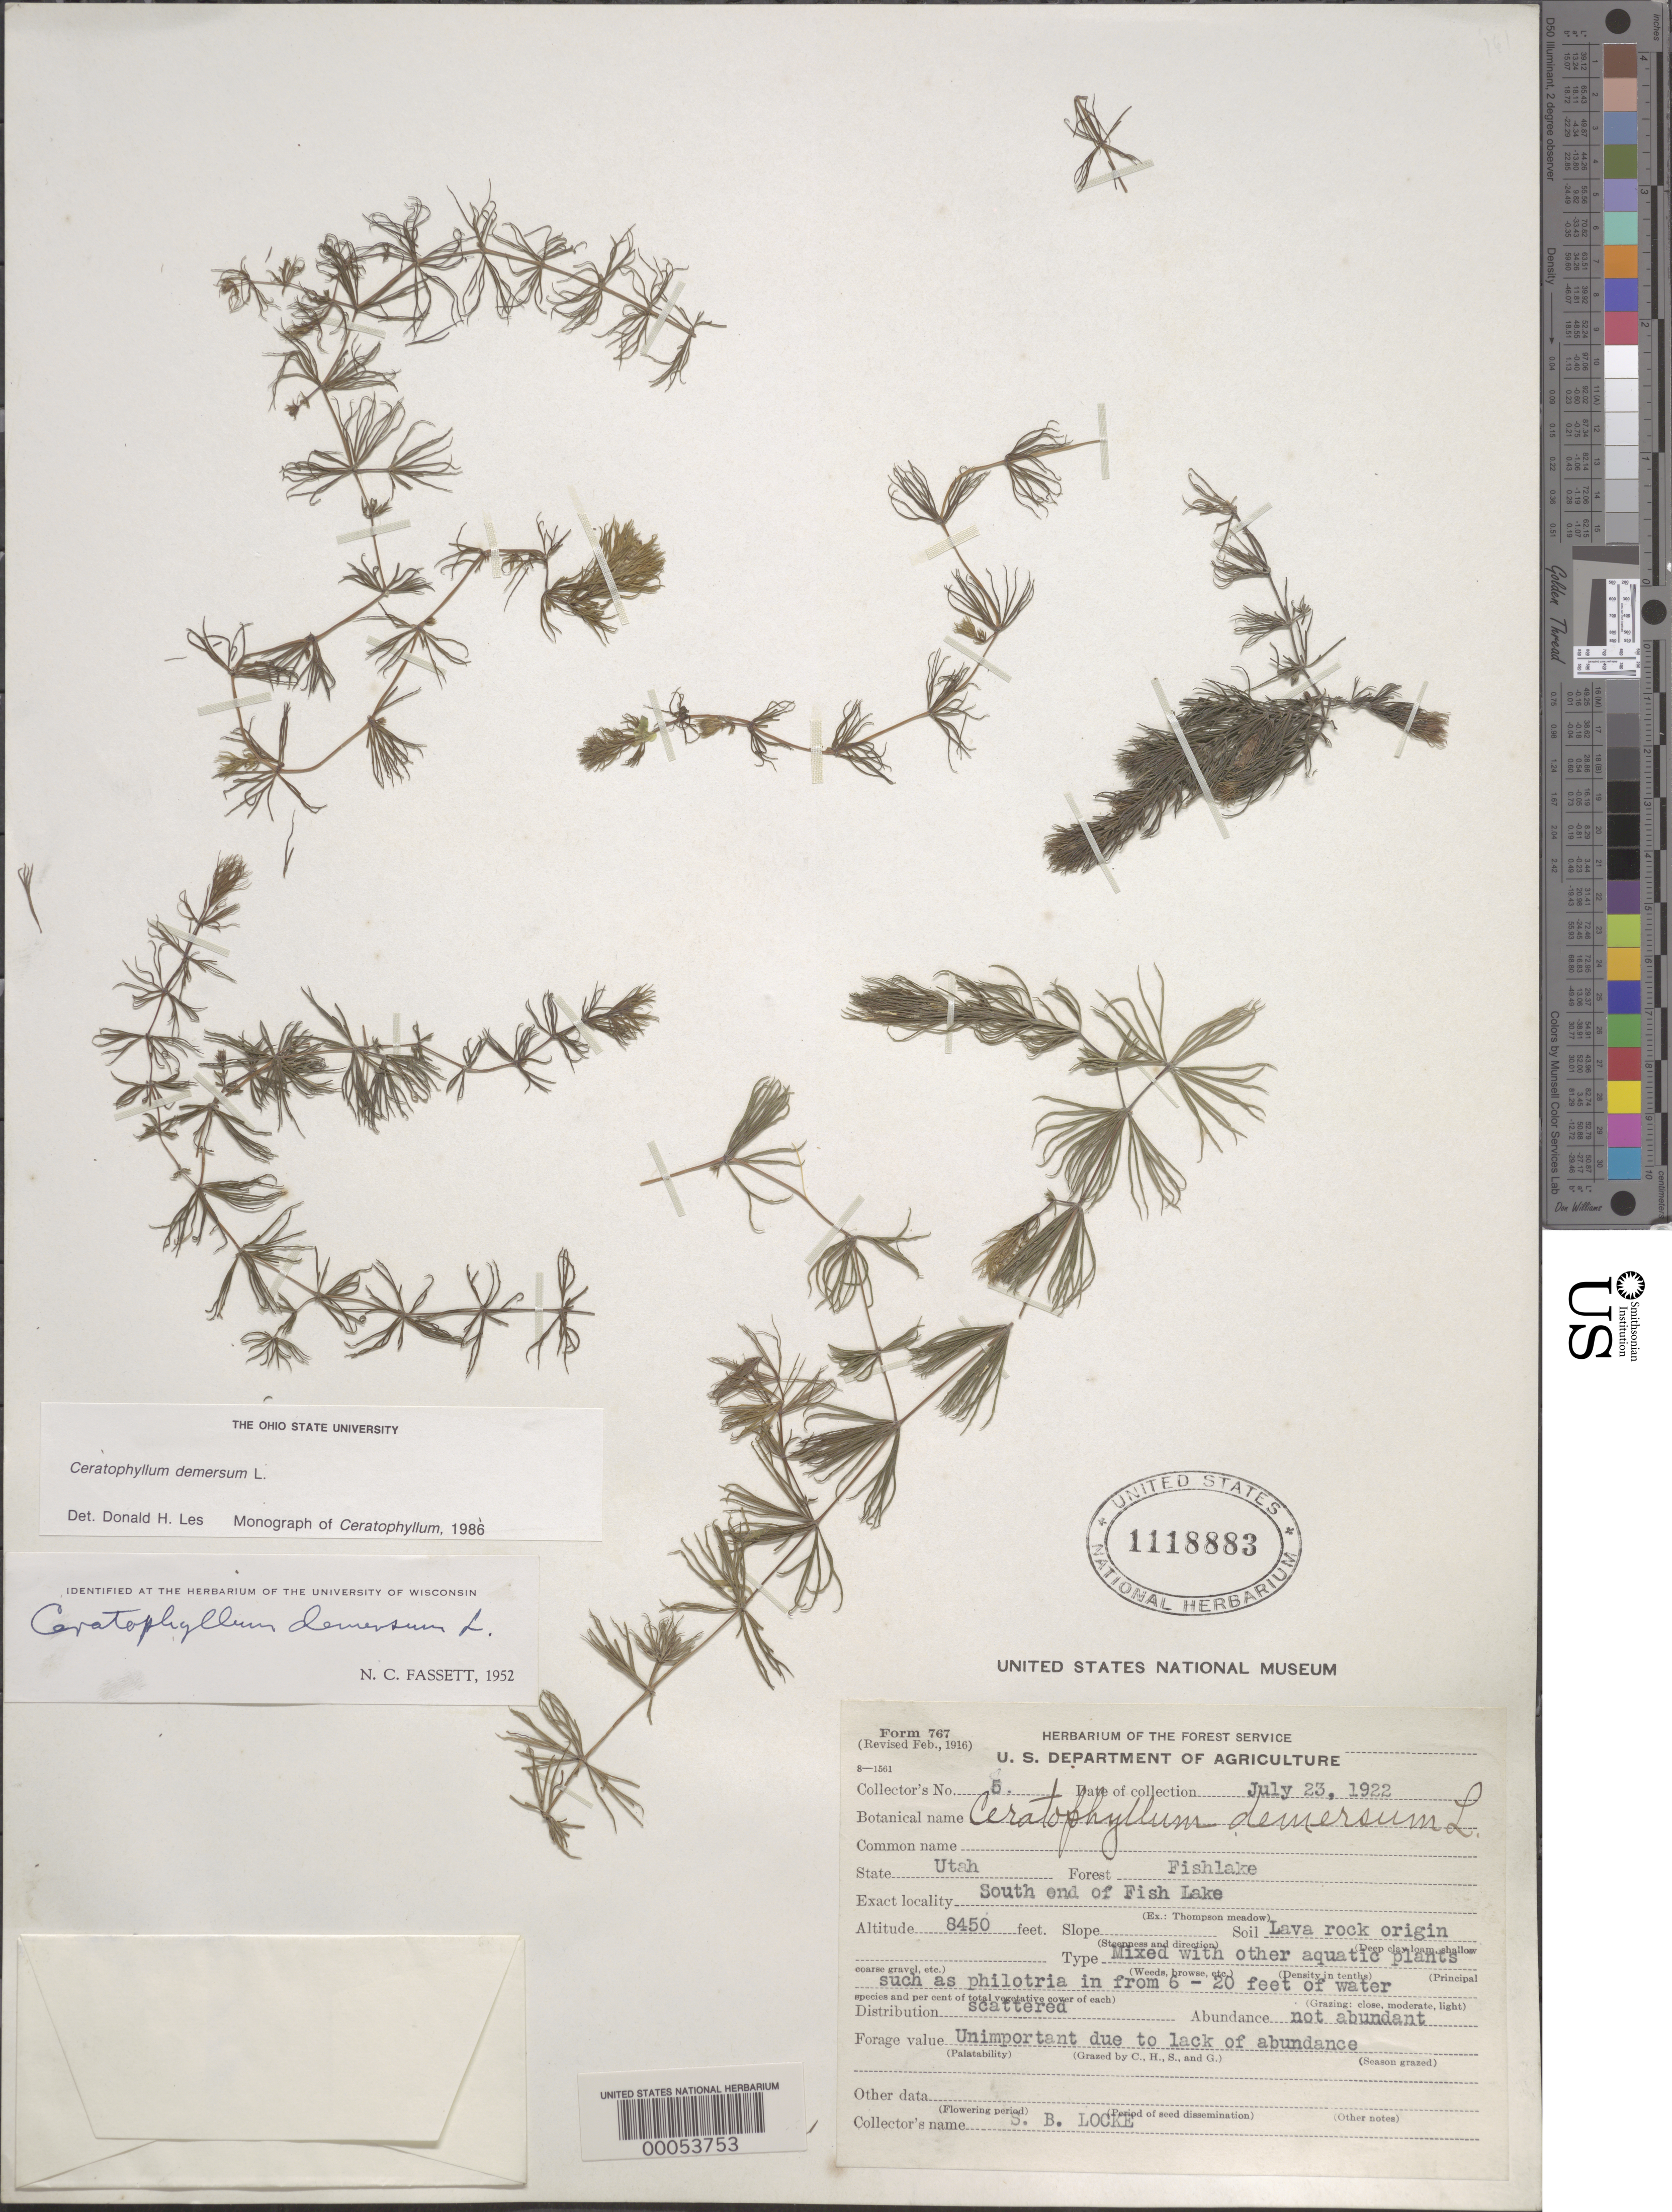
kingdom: Plantae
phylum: Tracheophyta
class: Magnoliopsida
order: Ceratophyllales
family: Ceratophyllaceae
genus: Ceratophyllum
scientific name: Ceratophyllum demersum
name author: L.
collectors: S. Locke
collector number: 5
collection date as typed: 23 Jul 1922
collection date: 1922-07-23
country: United States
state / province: Utah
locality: Fish lake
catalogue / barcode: US 1118883